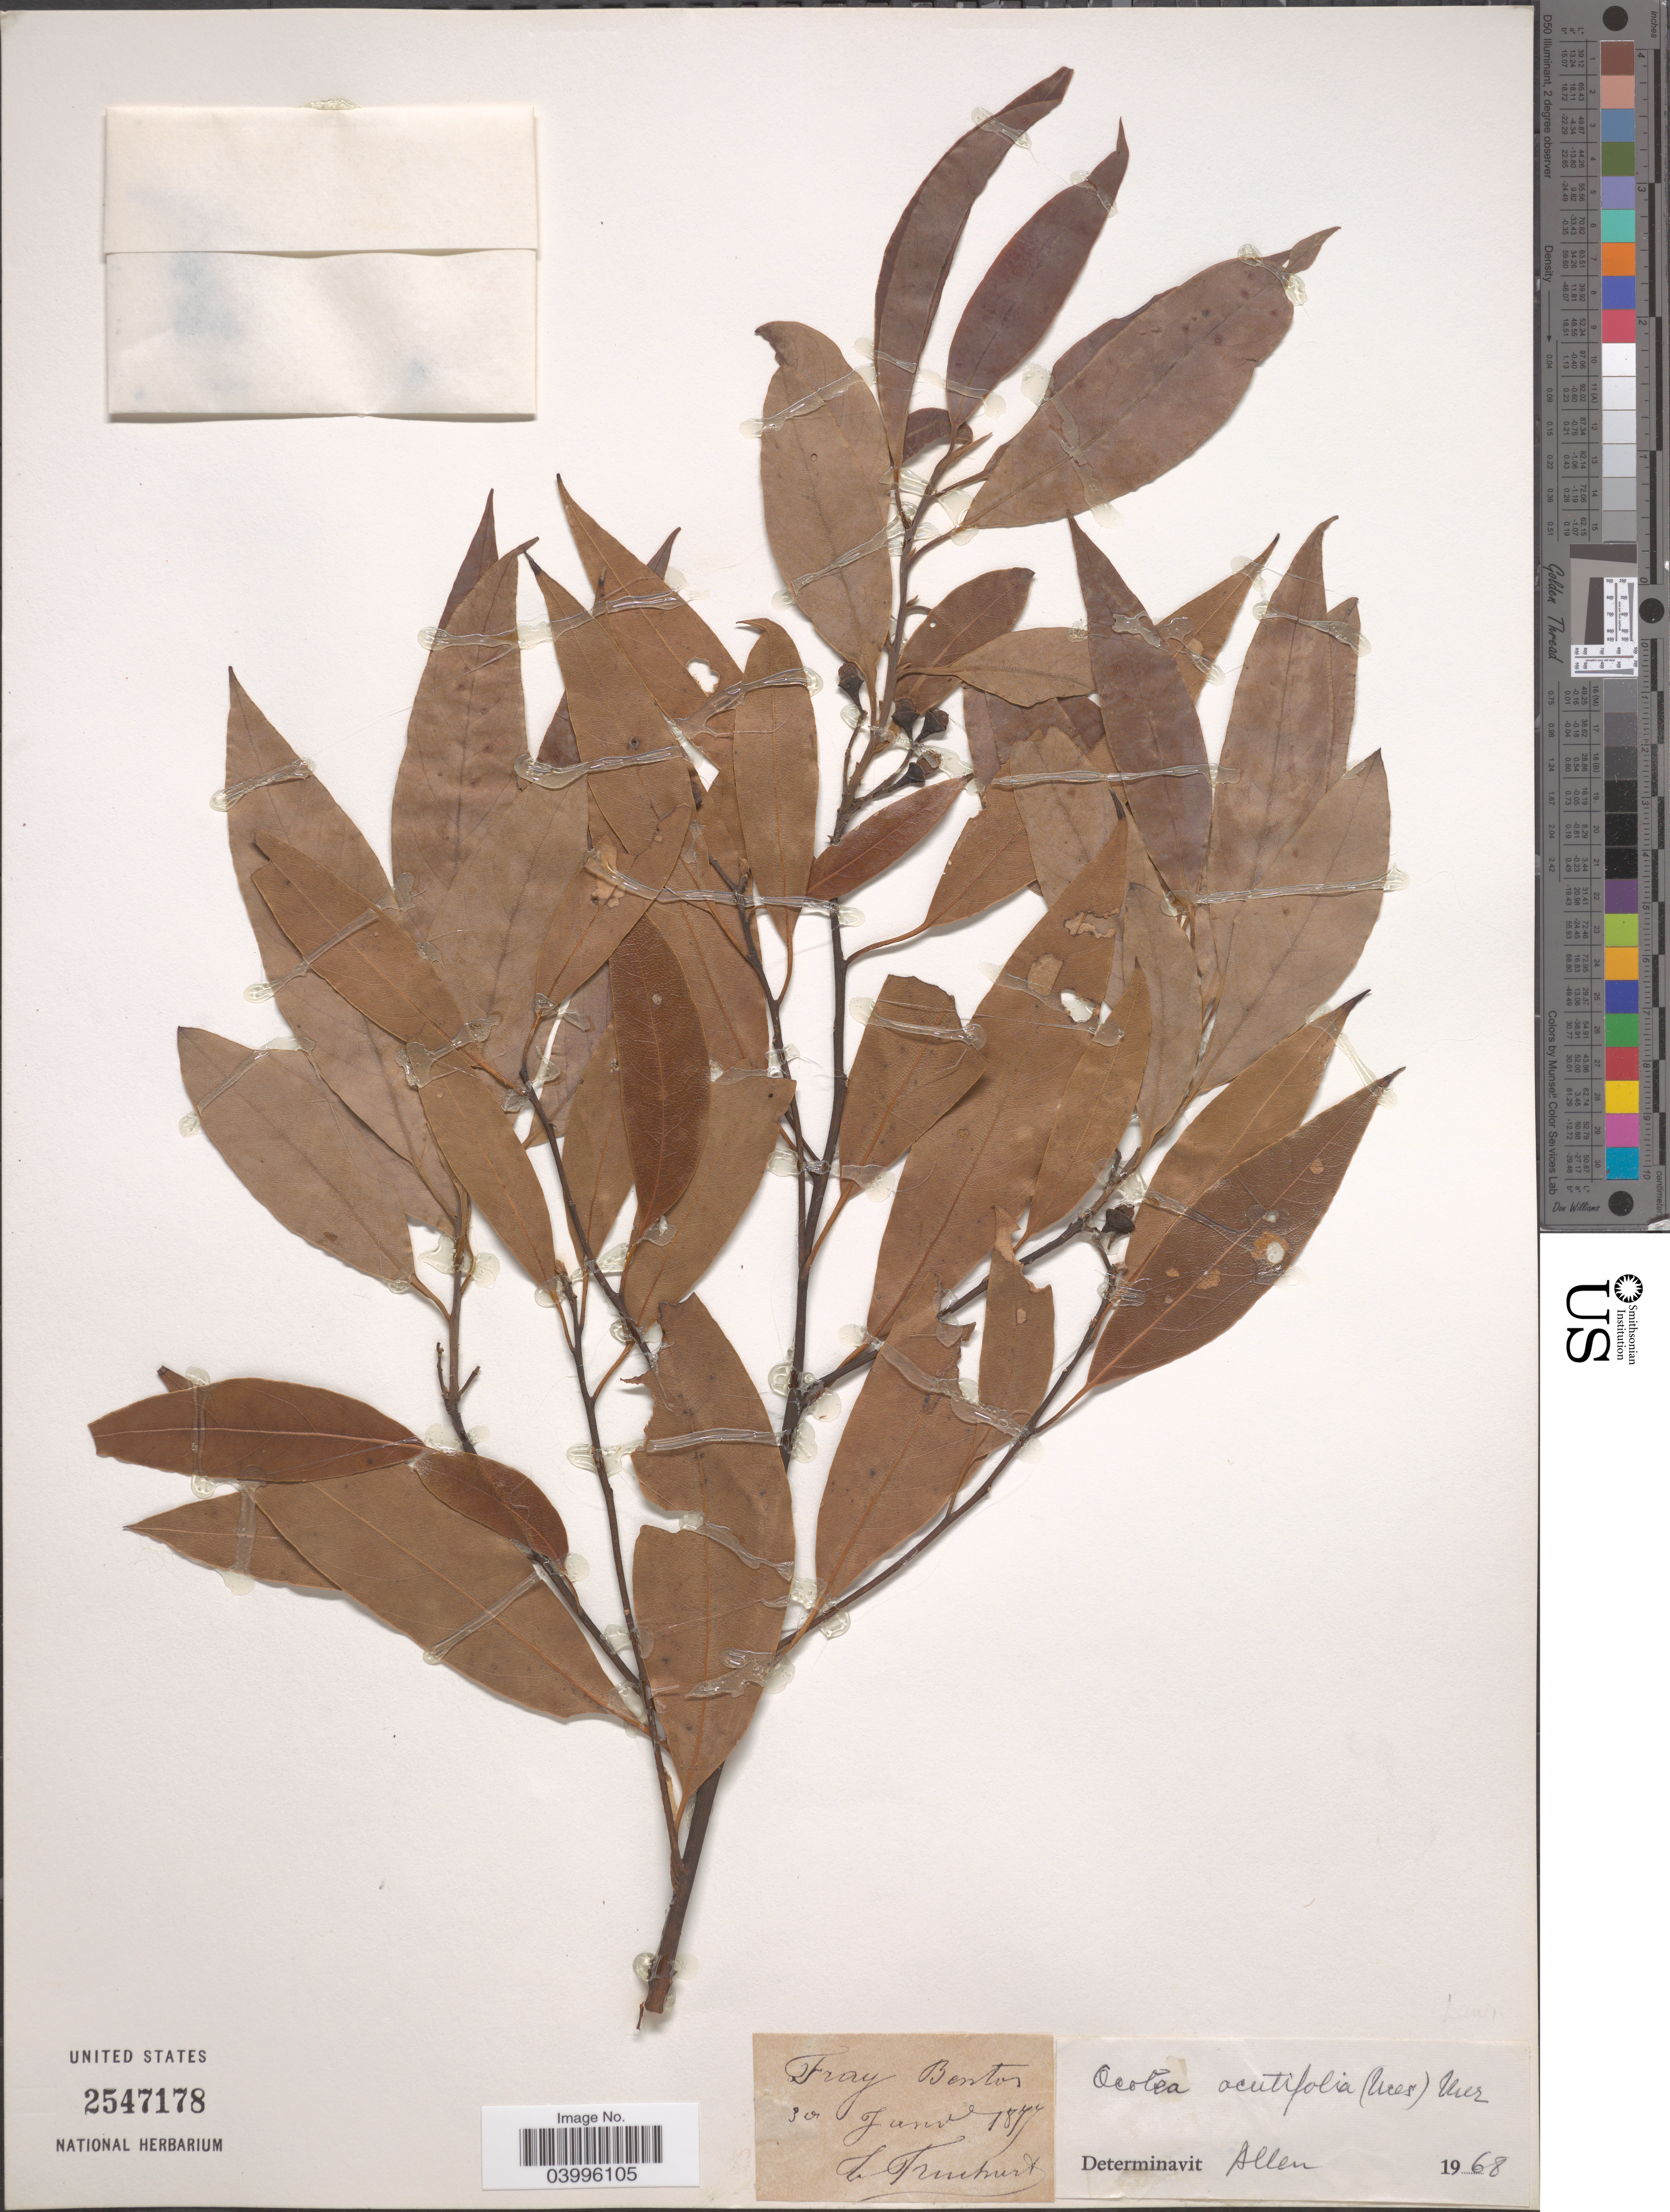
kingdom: Plantae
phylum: Tracheophyta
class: Magnoliopsida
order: Laurales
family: Lauraceae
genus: Ocotea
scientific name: Ocotea acutifolia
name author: (Nees) Mez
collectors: Truchurt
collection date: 1877-01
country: Uruguay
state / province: Rio Negro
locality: Fray Bentos.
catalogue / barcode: US 2547178